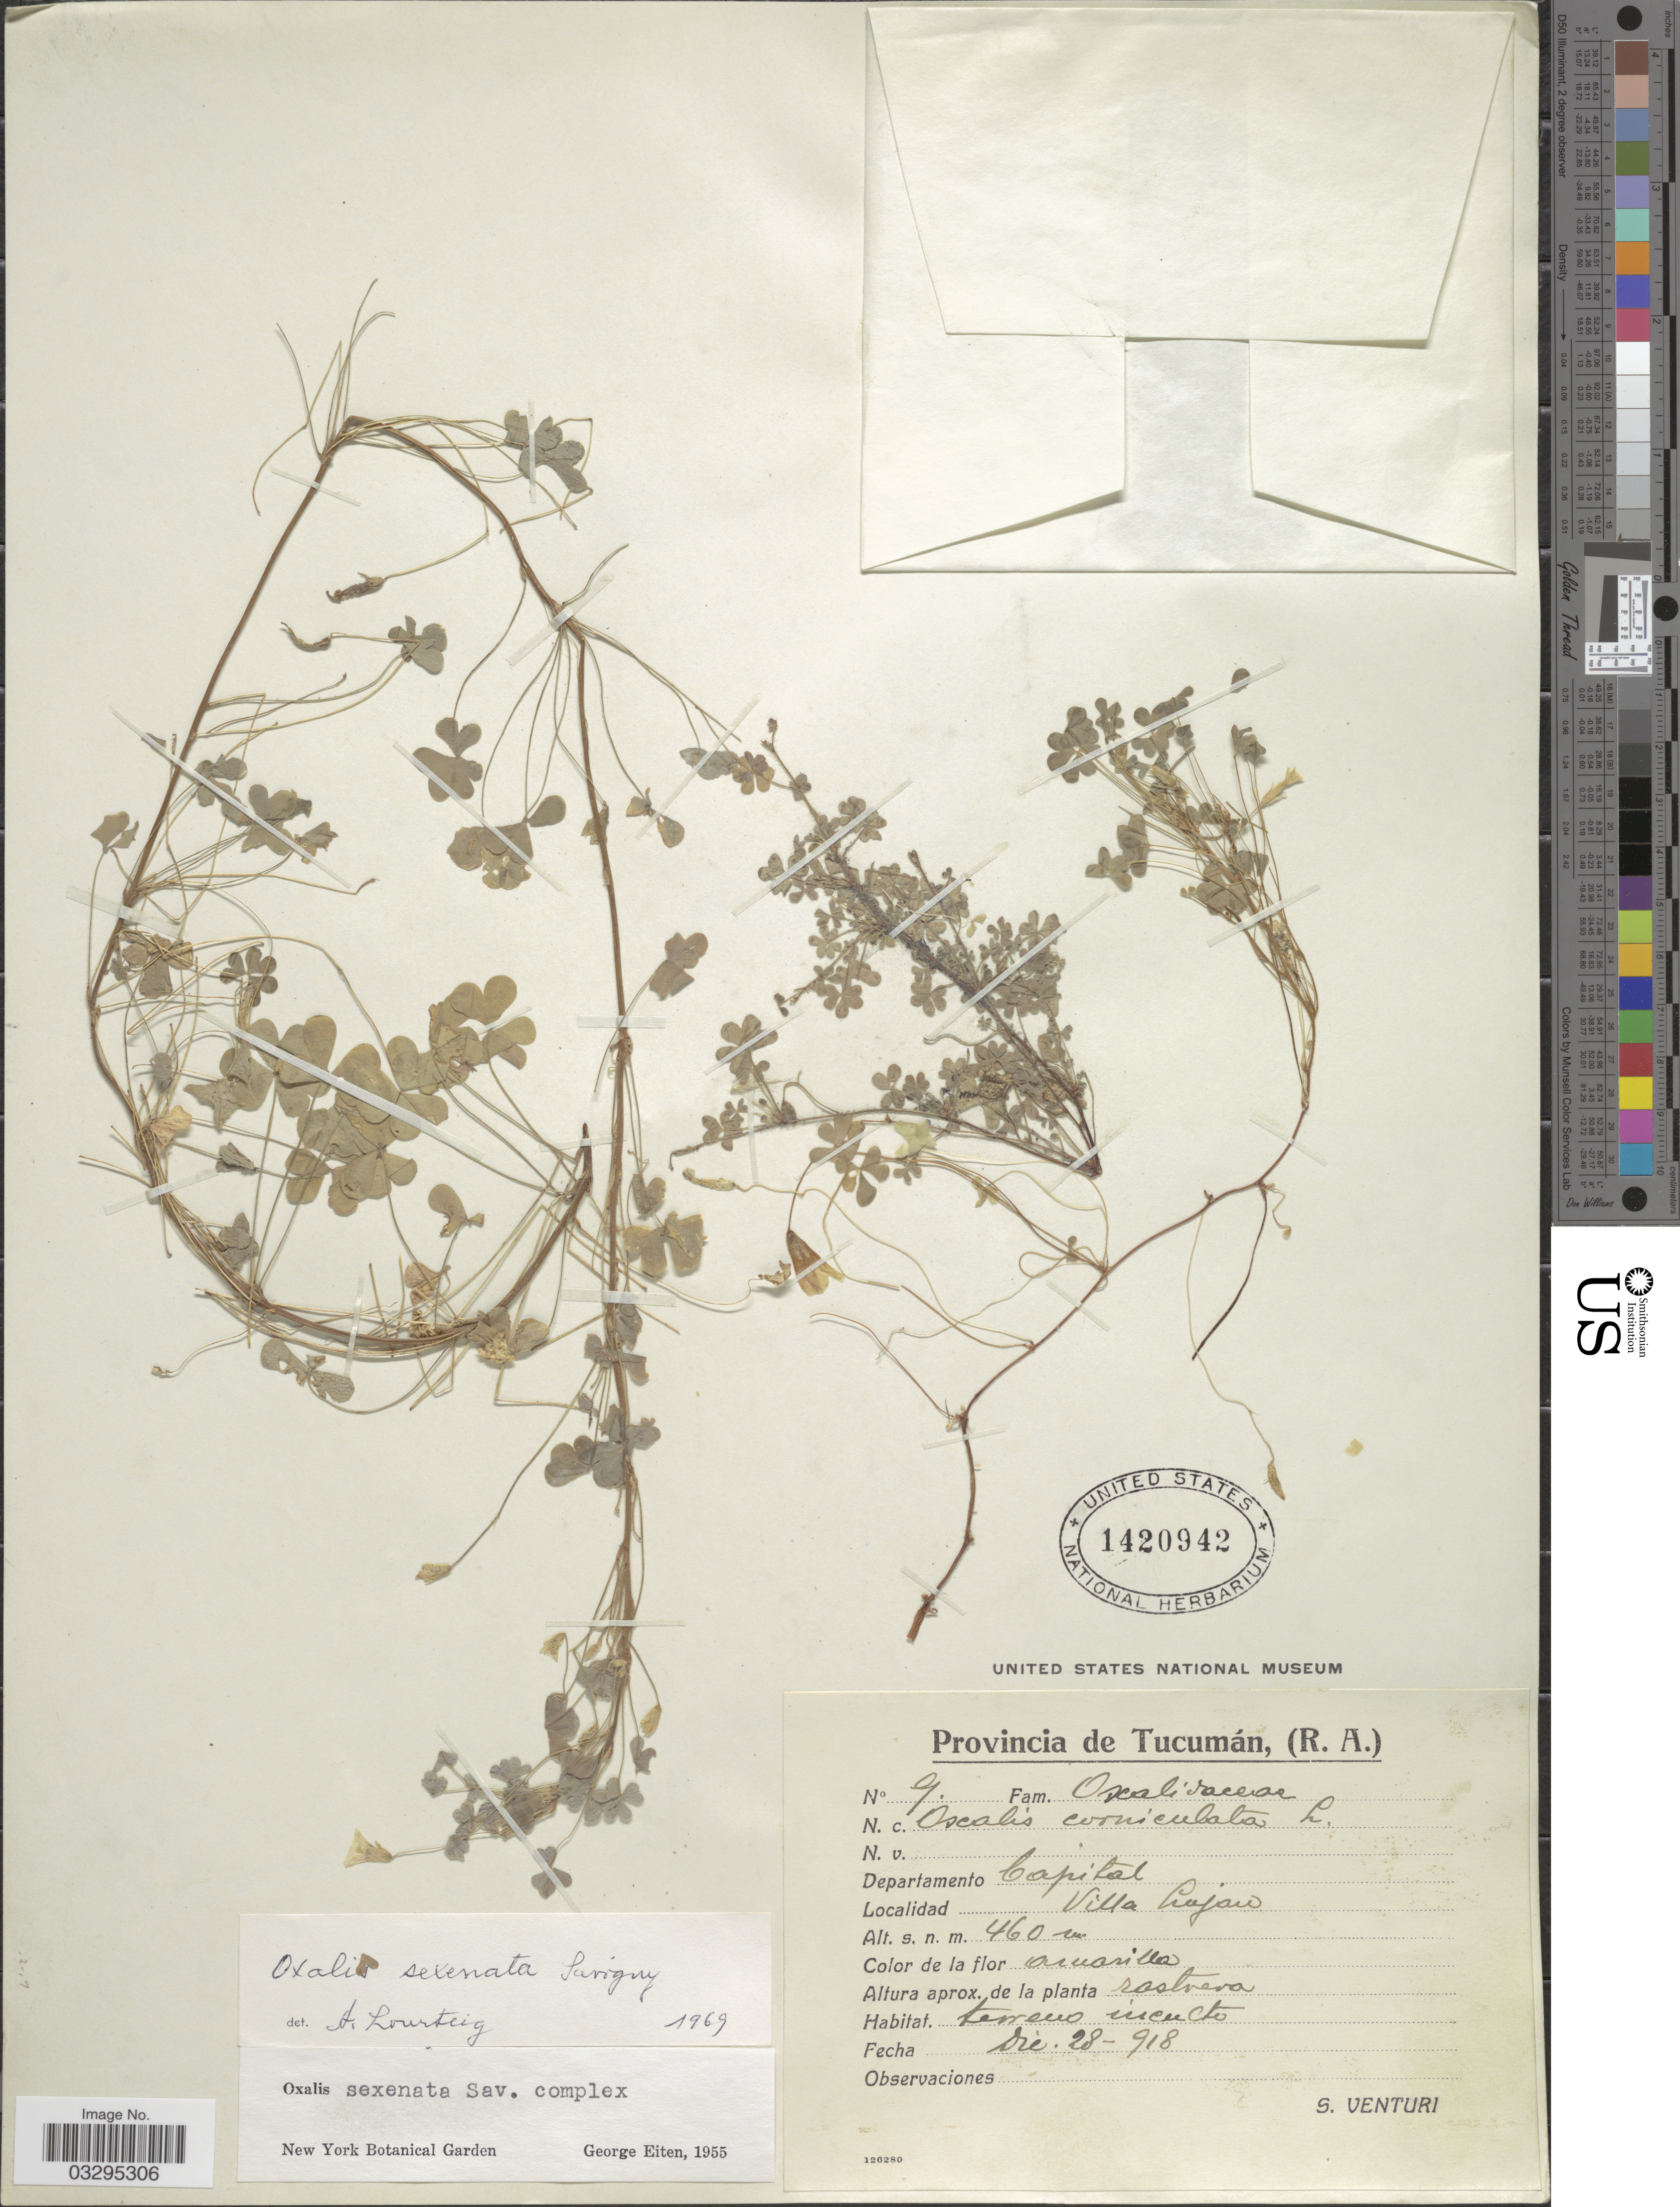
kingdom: Plantae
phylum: Tracheophyta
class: Magnoliopsida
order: Oxalidales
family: Oxalidaceae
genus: Oxalis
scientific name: Oxalis conorrhiza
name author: Jacq.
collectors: S. Venturi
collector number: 9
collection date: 1918-12-28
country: Argentina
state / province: Tucuman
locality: Departamento Capital. Villa Lujan.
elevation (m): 460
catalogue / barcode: US 1420942